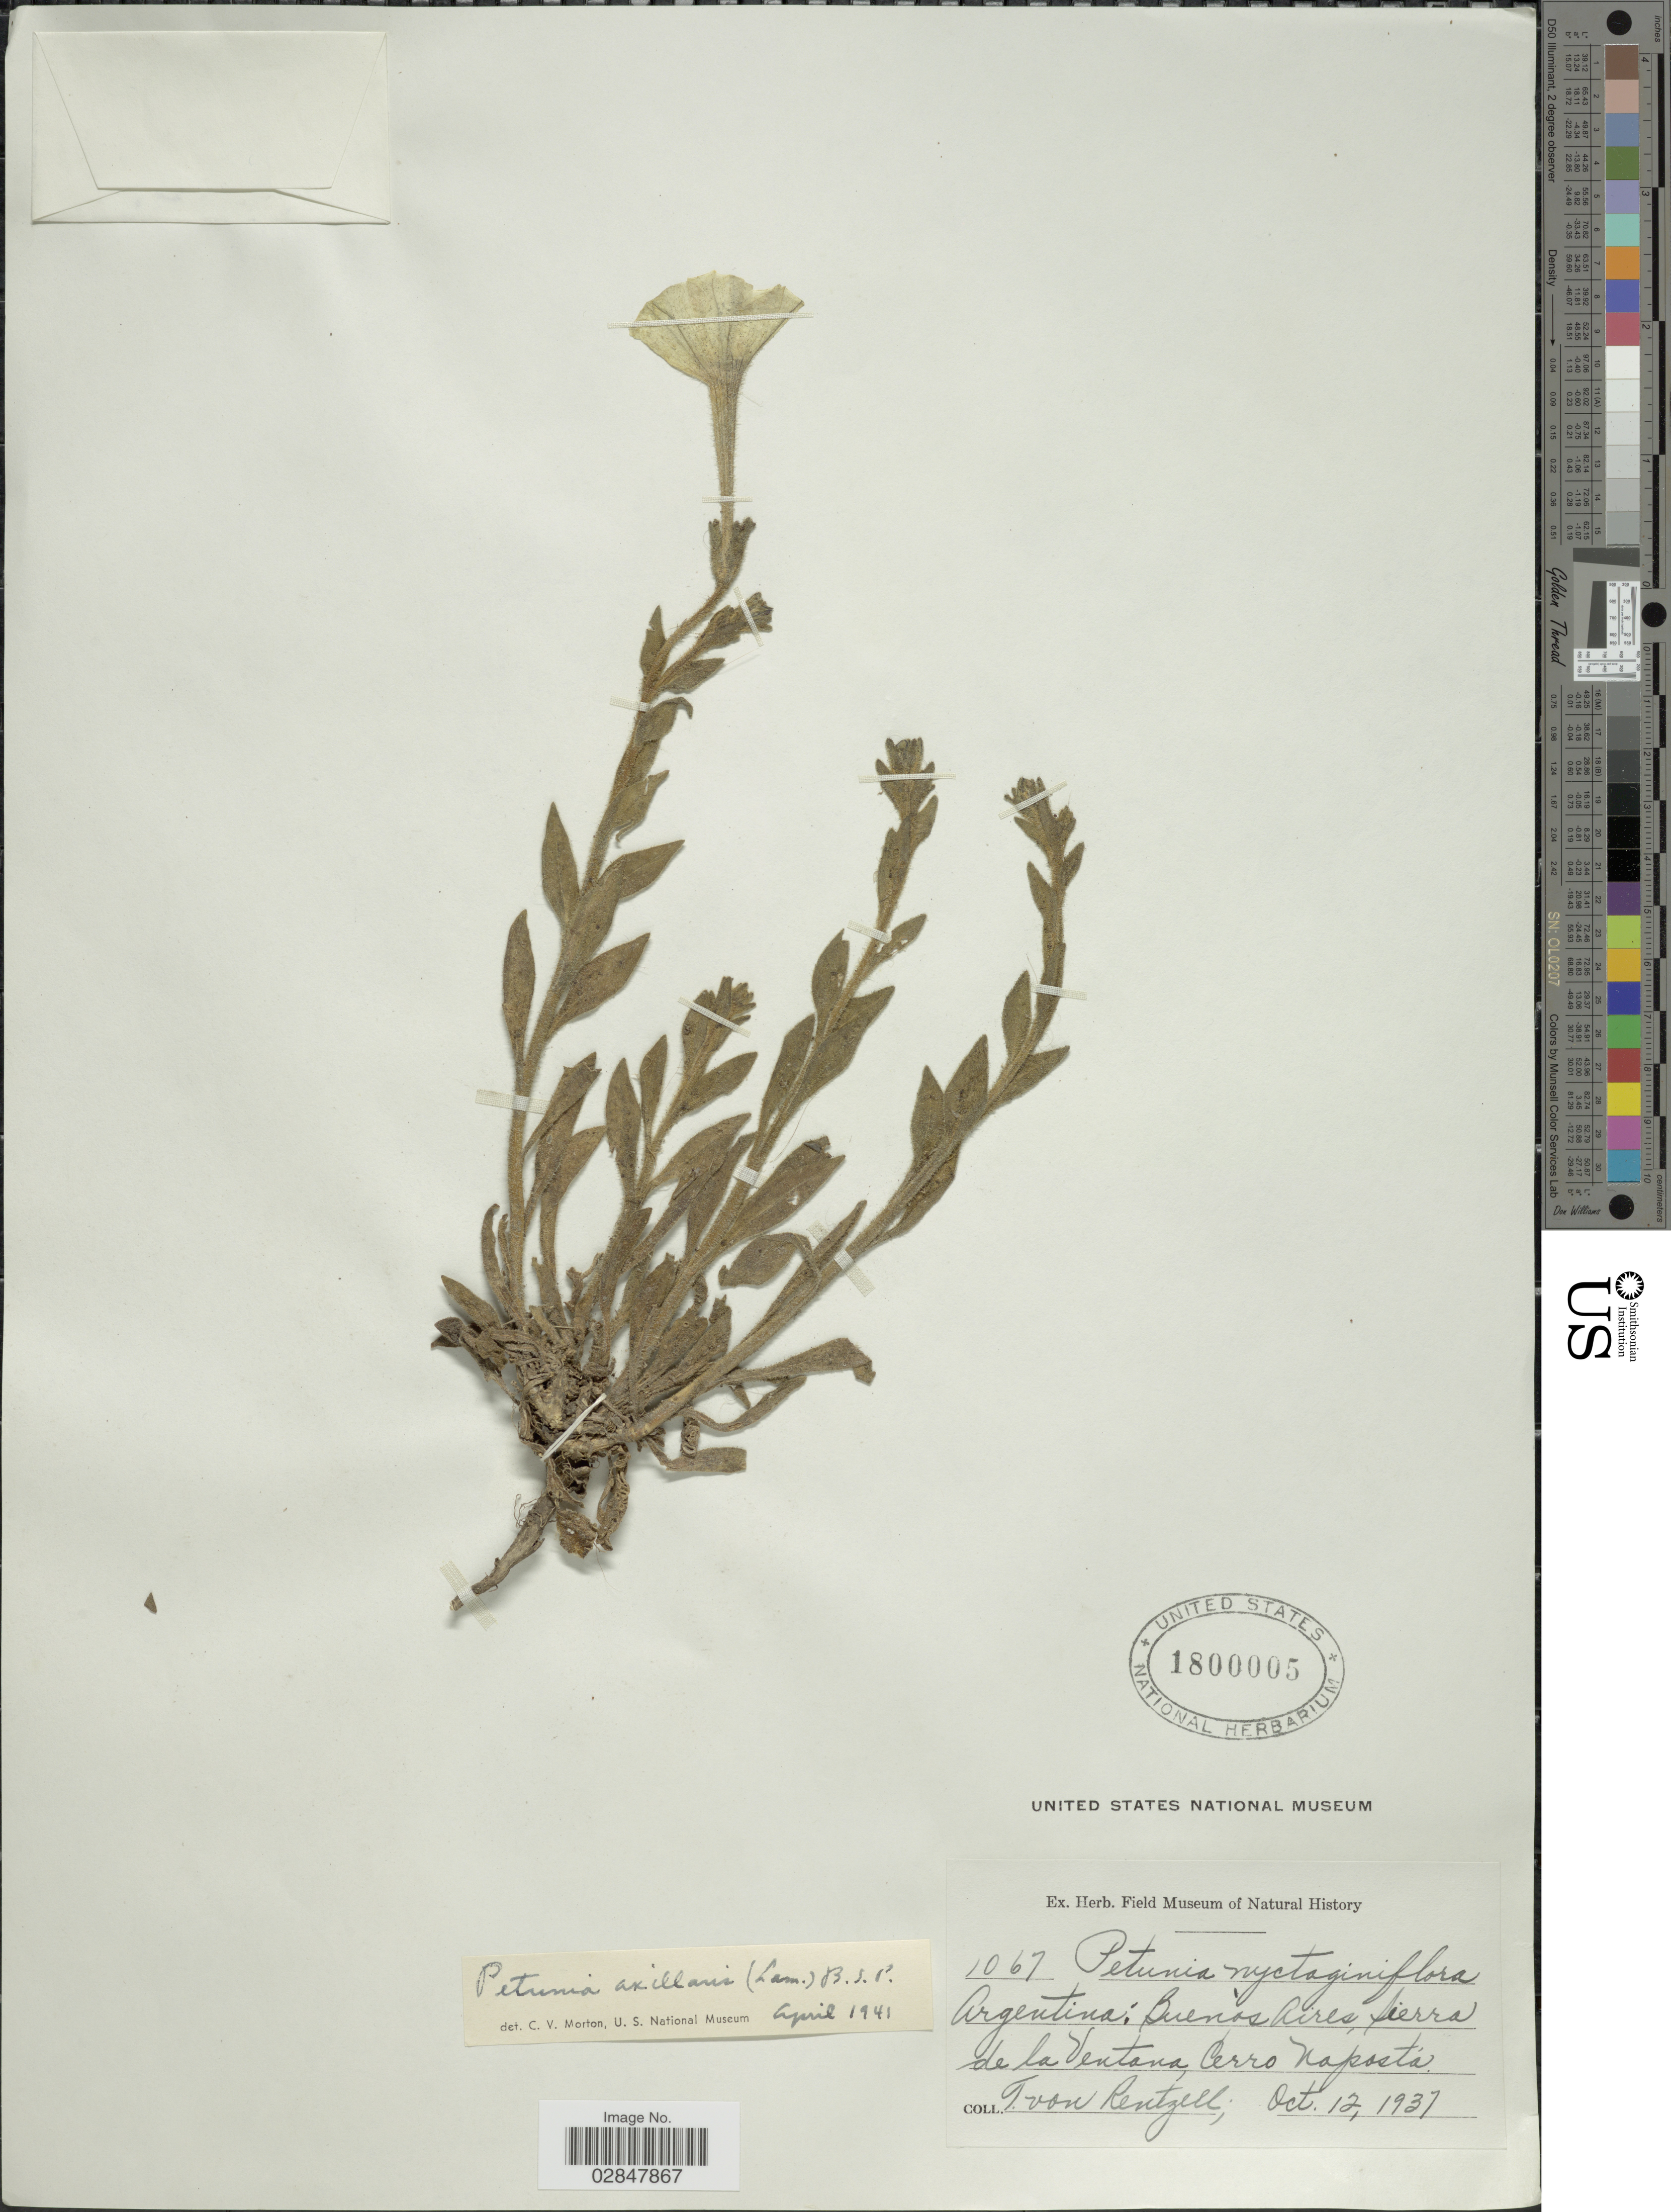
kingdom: Plantae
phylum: Tracheophyta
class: Magnoliopsida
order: Solanales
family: Solanaceae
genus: Petunia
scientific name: Petunia axillaris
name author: (Lam.) Britton, Stearns & Poggenb.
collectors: I. von Rentzell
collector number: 1067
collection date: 1937-10-12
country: Argentina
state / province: Buenos Aires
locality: Sierra de la Ventana, Cerro Naposta.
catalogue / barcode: US 1800005